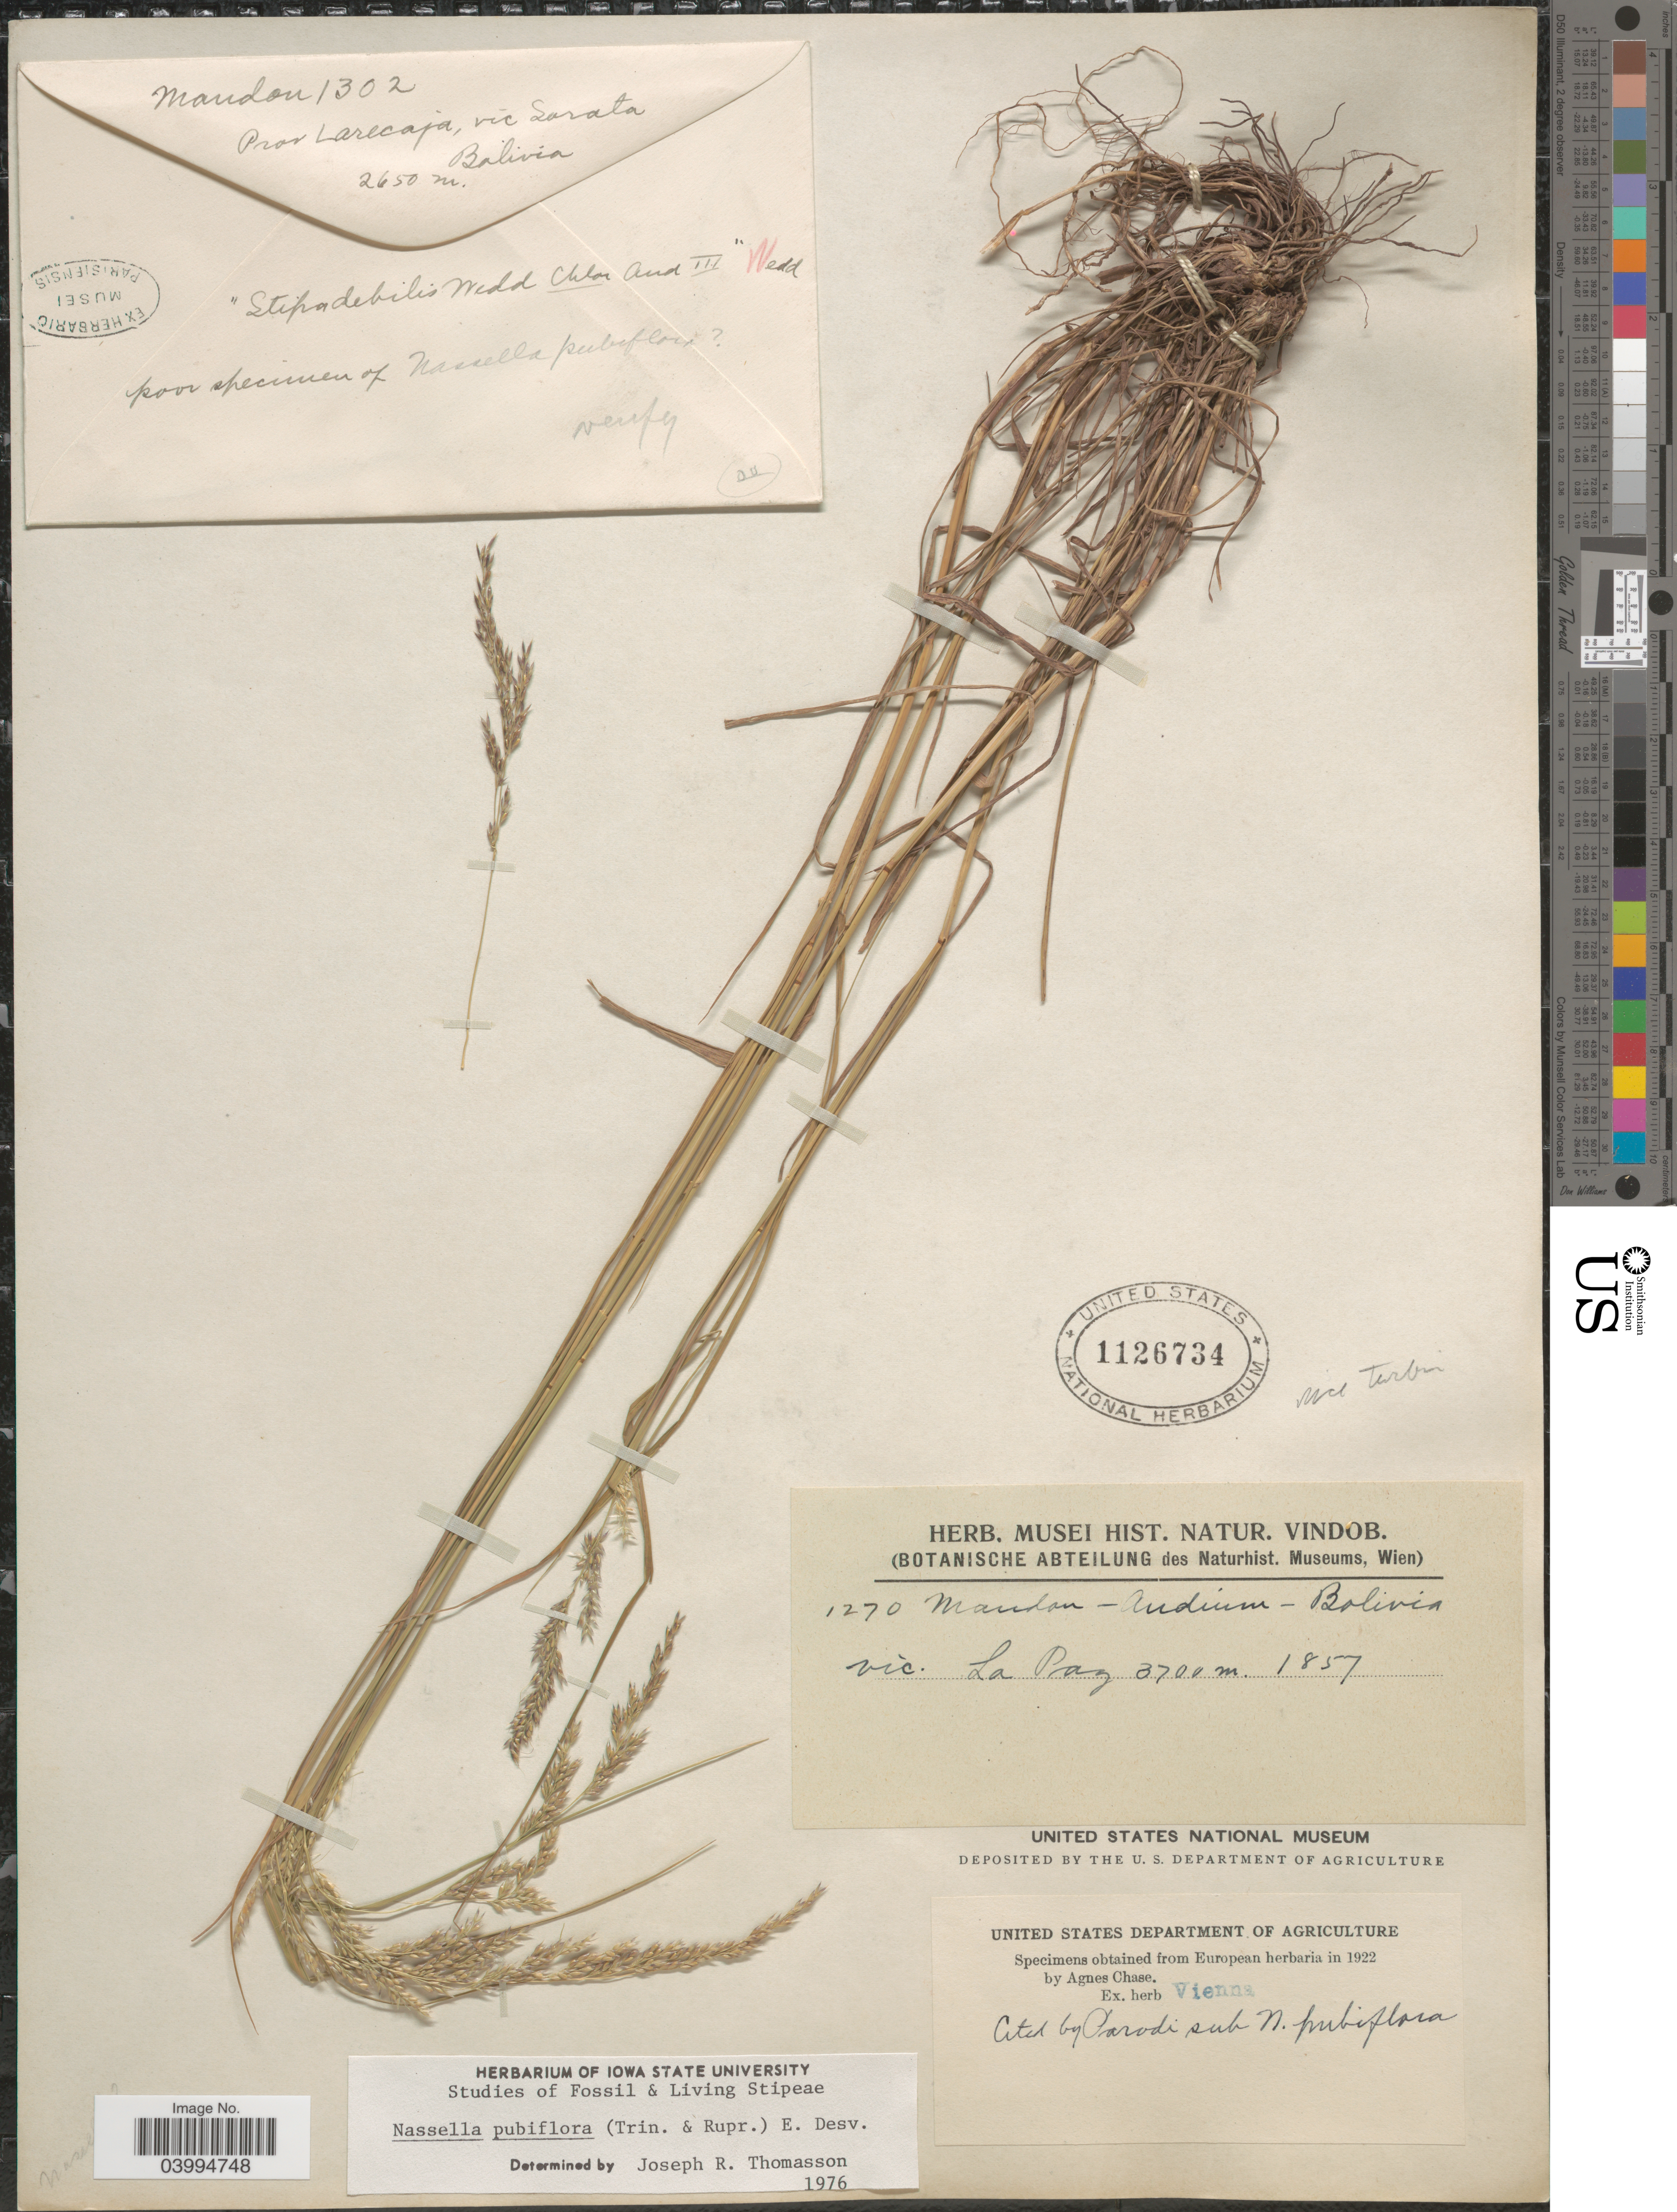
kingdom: Plantae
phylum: Tracheophyta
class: Liliopsida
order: Poales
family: Poaceae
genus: Nassella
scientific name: Nassella pubiflora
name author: (Trin. & Rupr.) É. Desv.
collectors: ex herb. Musei Hist. Natur. Vindob.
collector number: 1270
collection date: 1857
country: Bolivia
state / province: La Paz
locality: Mandan - Andium. Vic. La Paz.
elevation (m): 3700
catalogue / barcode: US 1126734